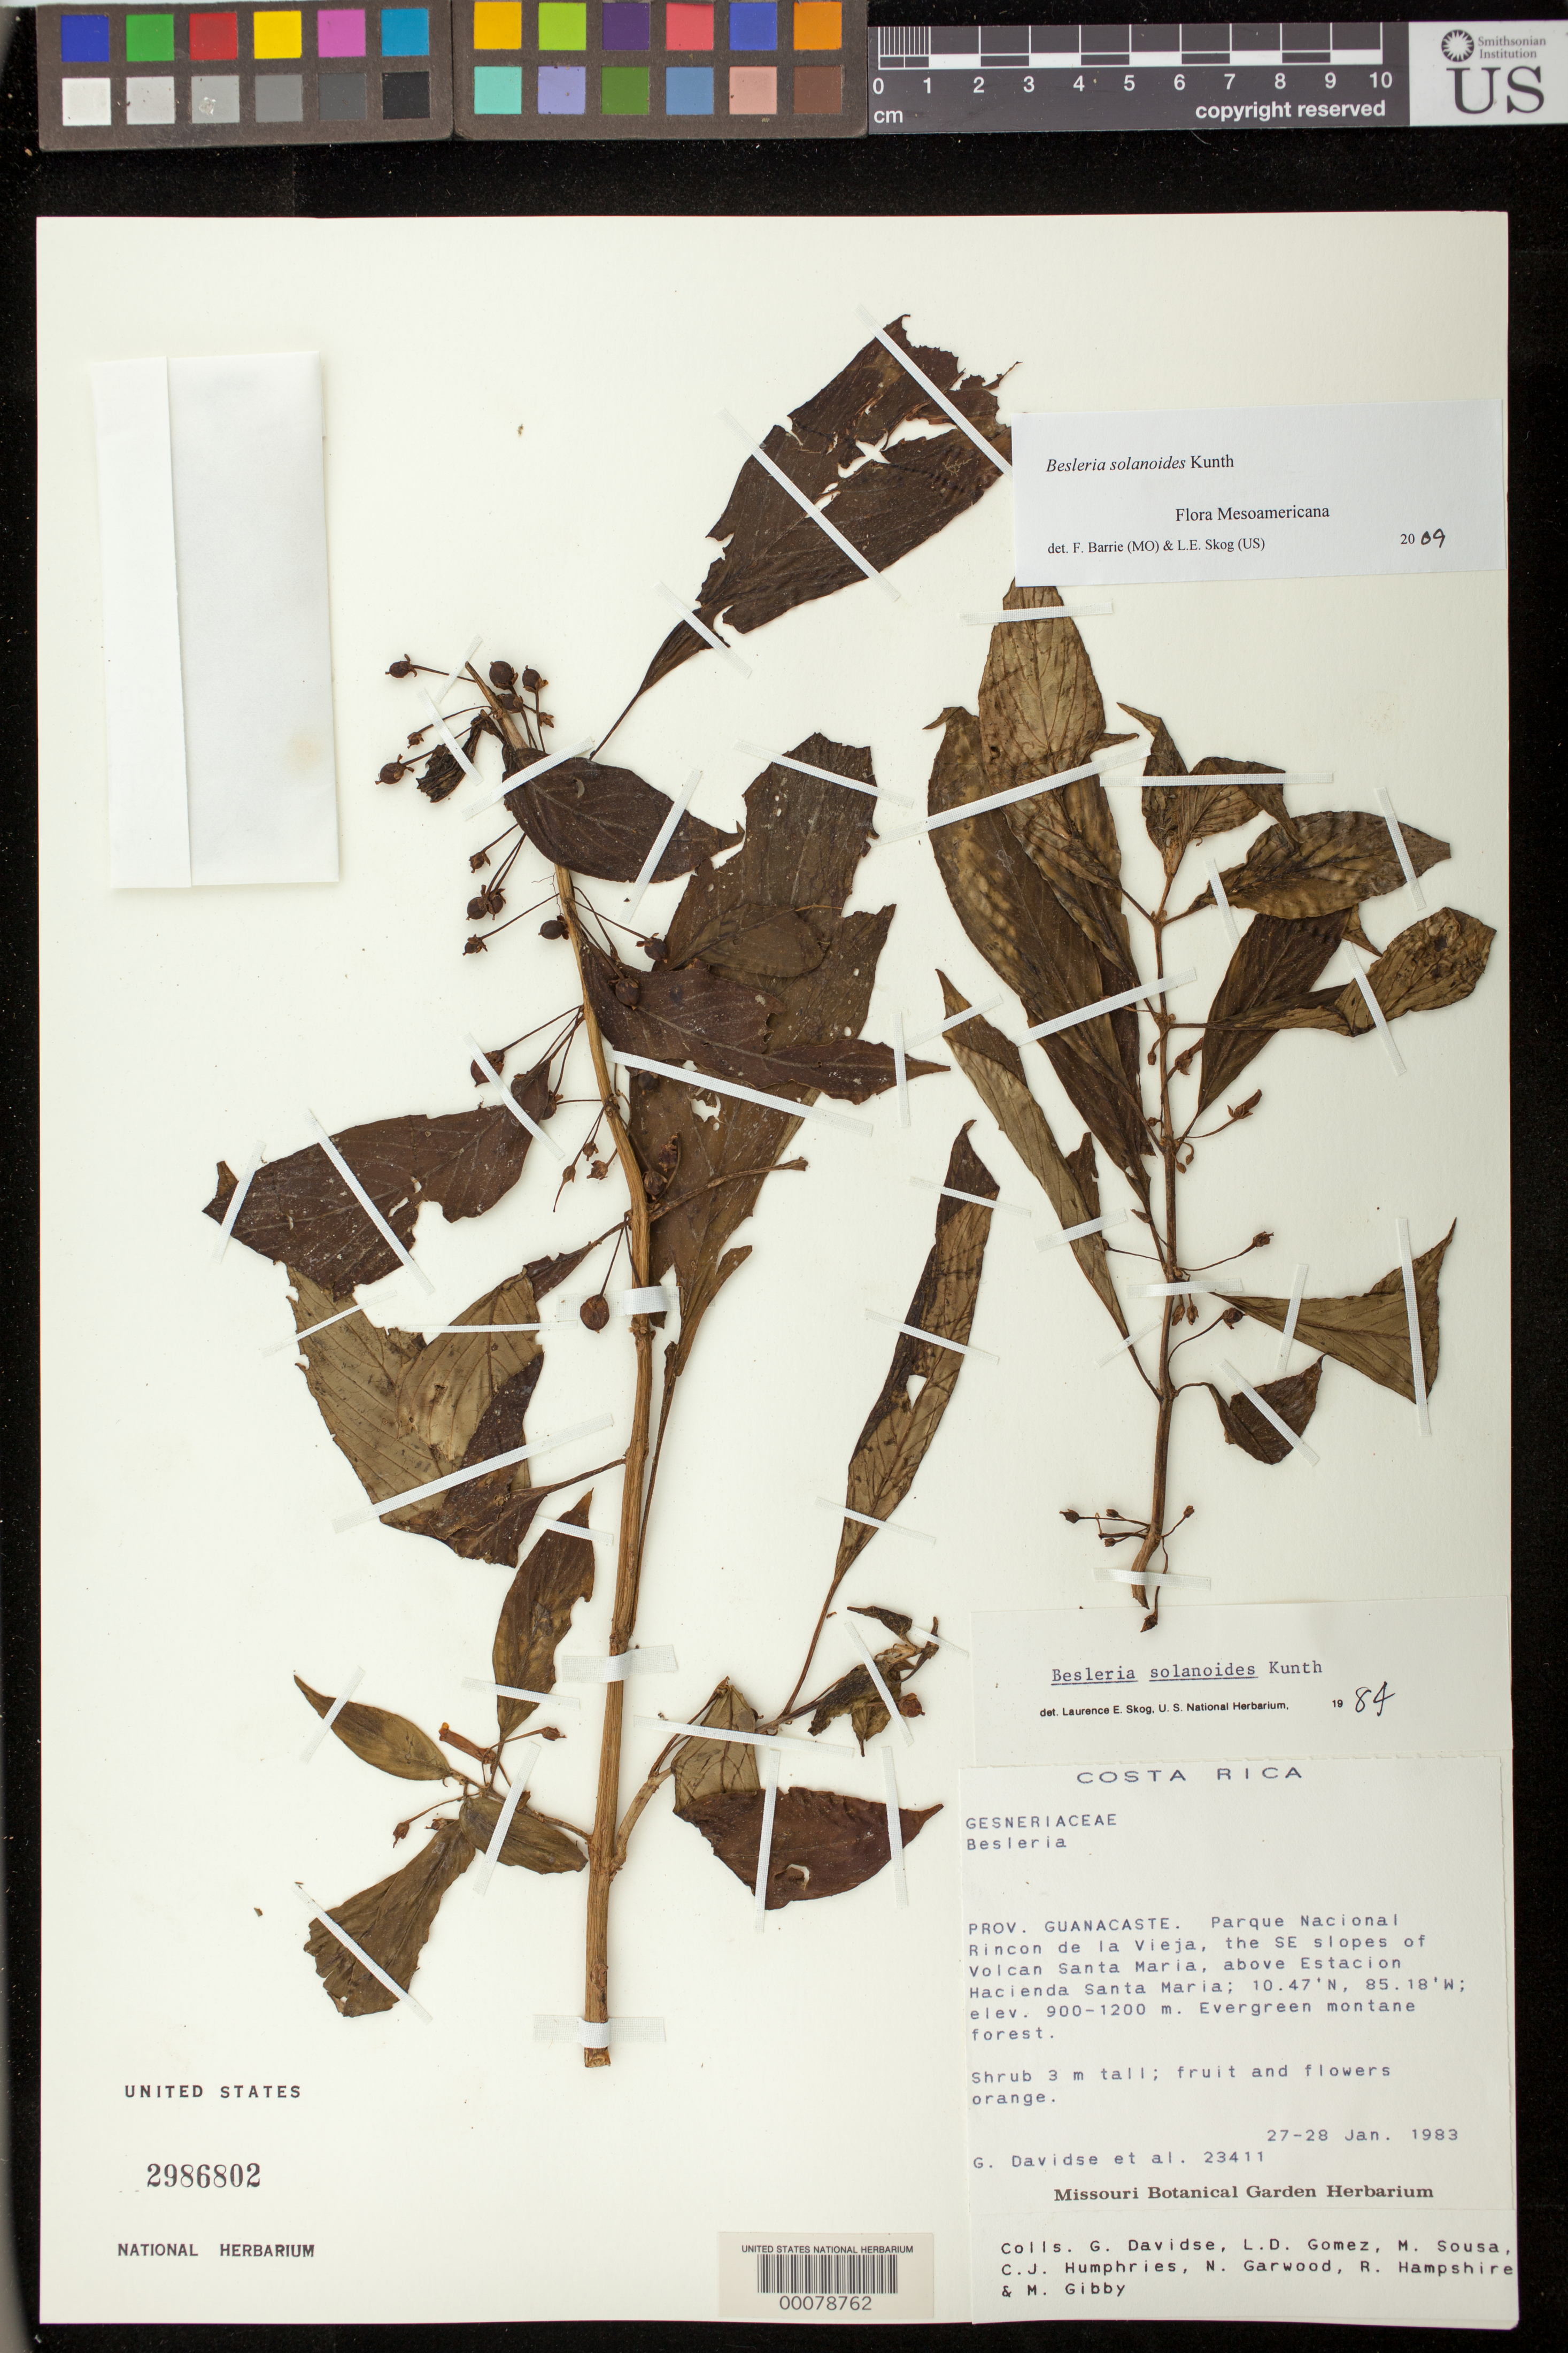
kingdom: Plantae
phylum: Tracheophyta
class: Magnoliopsida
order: Lamiales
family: Gesneriaceae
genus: Besleria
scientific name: Besleria solanoides var. solanoides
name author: Kunth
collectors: G. Davidse, L. D. Gómez, M. Sousa, C. J. Humphries, N. C. Garwood, R. Hampshire & M. Gibby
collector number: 23411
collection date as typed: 27-28 Jan 1983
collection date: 1983-01-27/1983-01-28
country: Costa Rica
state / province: Guanacaste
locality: Parque Nacional Rincon de la Vieja, the SE slopes of Volcan Santa Maria, above Estacion Hacienda Santa Maria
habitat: Evergreen montane forest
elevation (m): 900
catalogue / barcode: US 2986802